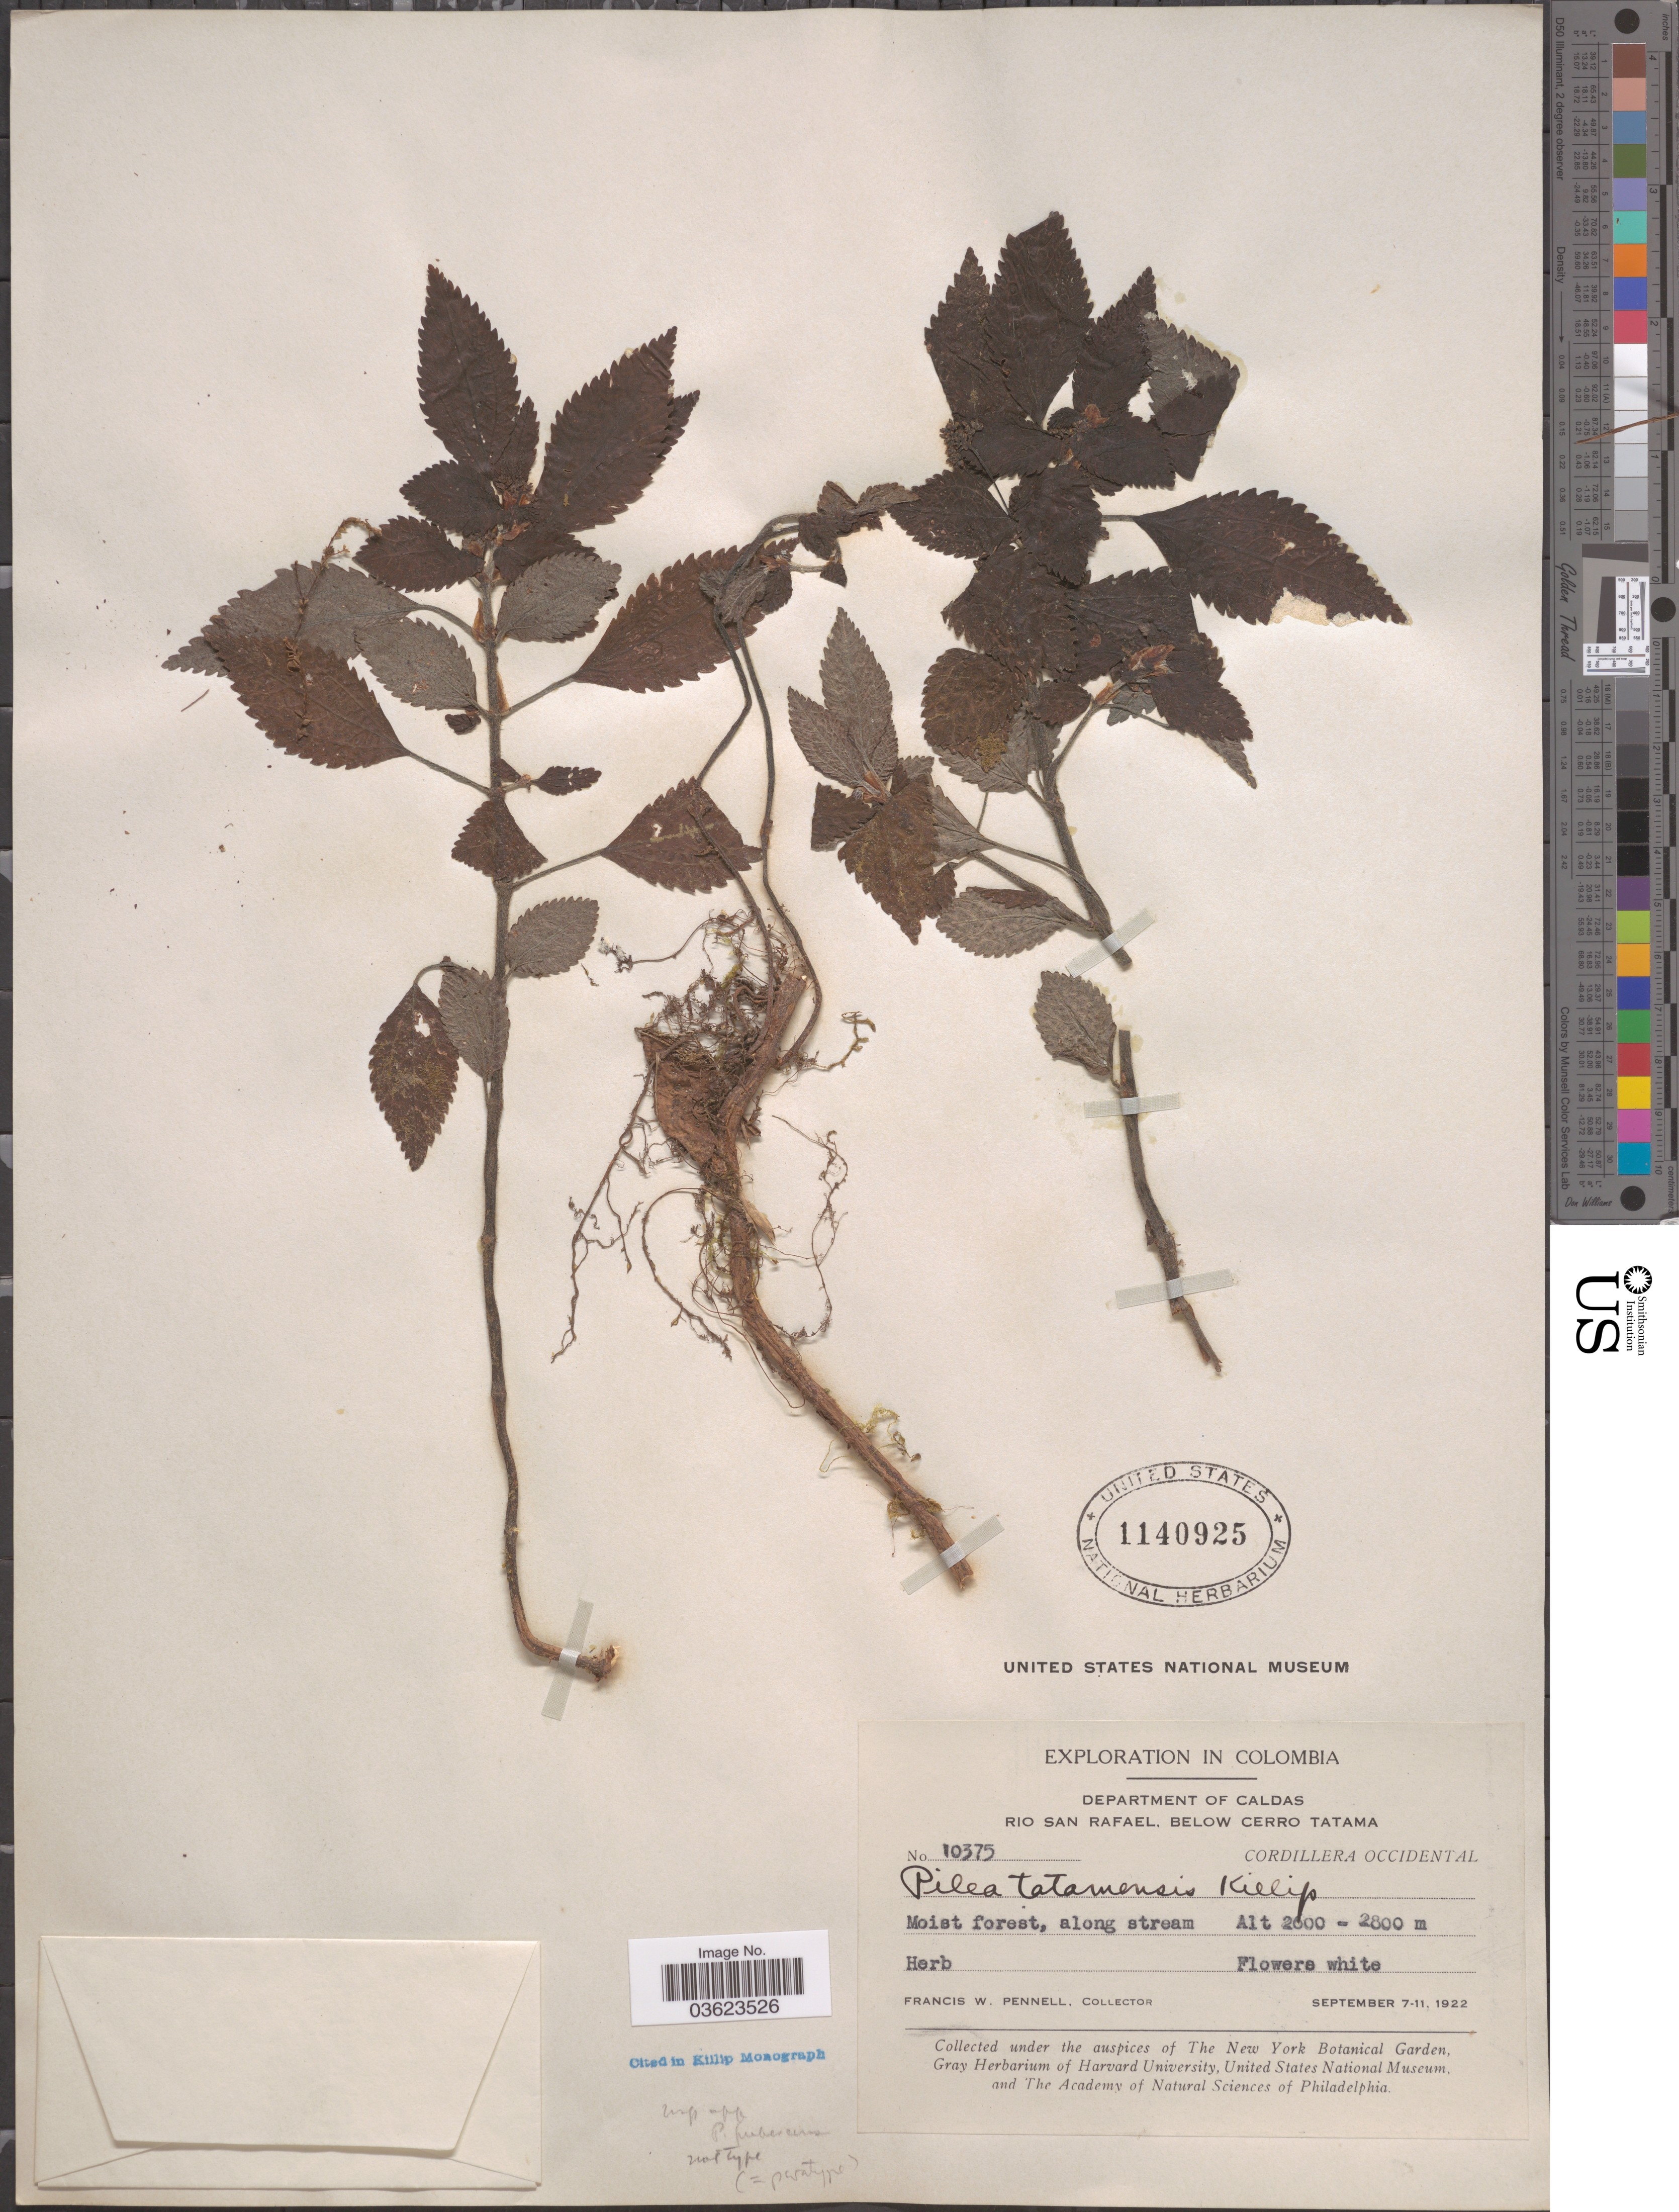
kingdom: Plantae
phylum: Tracheophyta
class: Magnoliopsida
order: Rosales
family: Urticaceae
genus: Pilea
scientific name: Pilea tatamensis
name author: Killip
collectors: F. W. Pennell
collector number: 10375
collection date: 1922-09-07/1922-09-11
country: Colombia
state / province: Caldas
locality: Department of Caldas. Rio San Rafael. Below Cerro Tatama. Cordillera Occidental.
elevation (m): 2600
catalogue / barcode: US 1140925